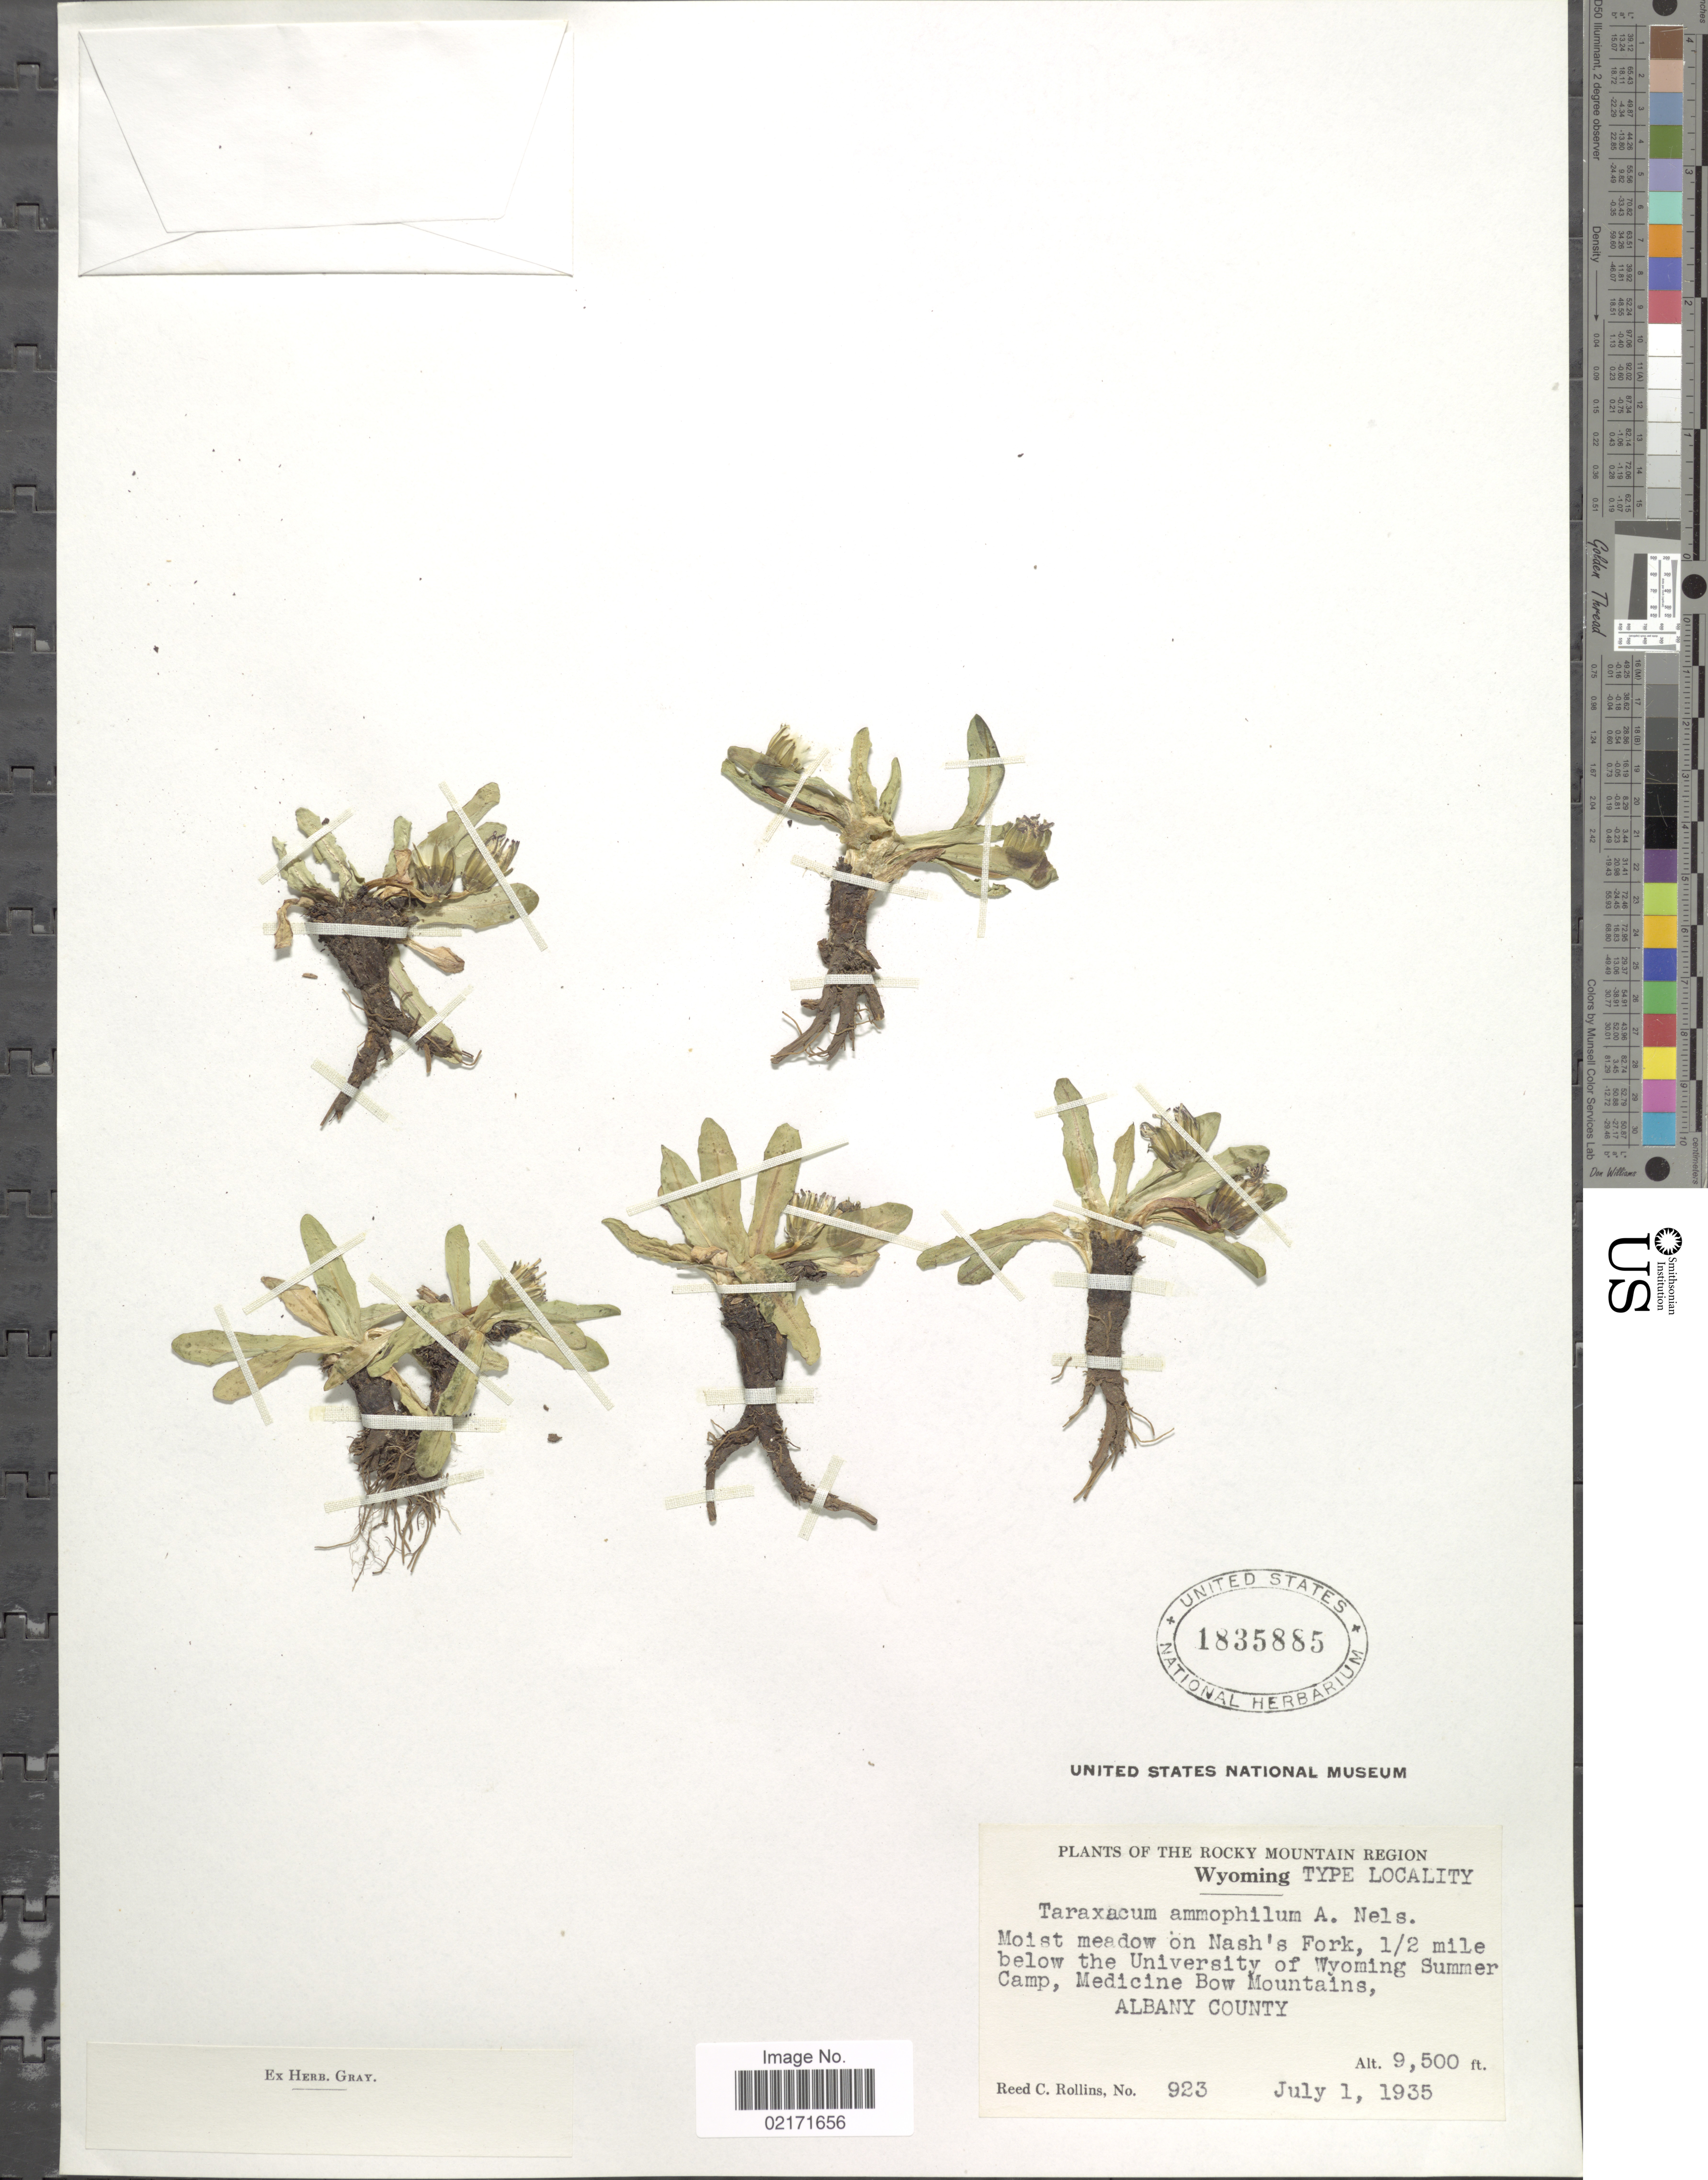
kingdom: Plantae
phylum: Tracheophyta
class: Magnoliopsida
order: Asterales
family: Asteraceae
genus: Taraxacum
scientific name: Taraxacum ammophilum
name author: Greene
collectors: R. C. Rollins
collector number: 923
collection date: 1935-07-01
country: United States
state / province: Wyoming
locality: Rocky Mountain Region. Moist meadow on Nash's Fork, 1/2 mile below the University of Wyoming Summer Camp, Medicine Bow Mountains, Albany County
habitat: moist meadow on Nash's Fork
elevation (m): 2896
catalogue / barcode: US 1835885